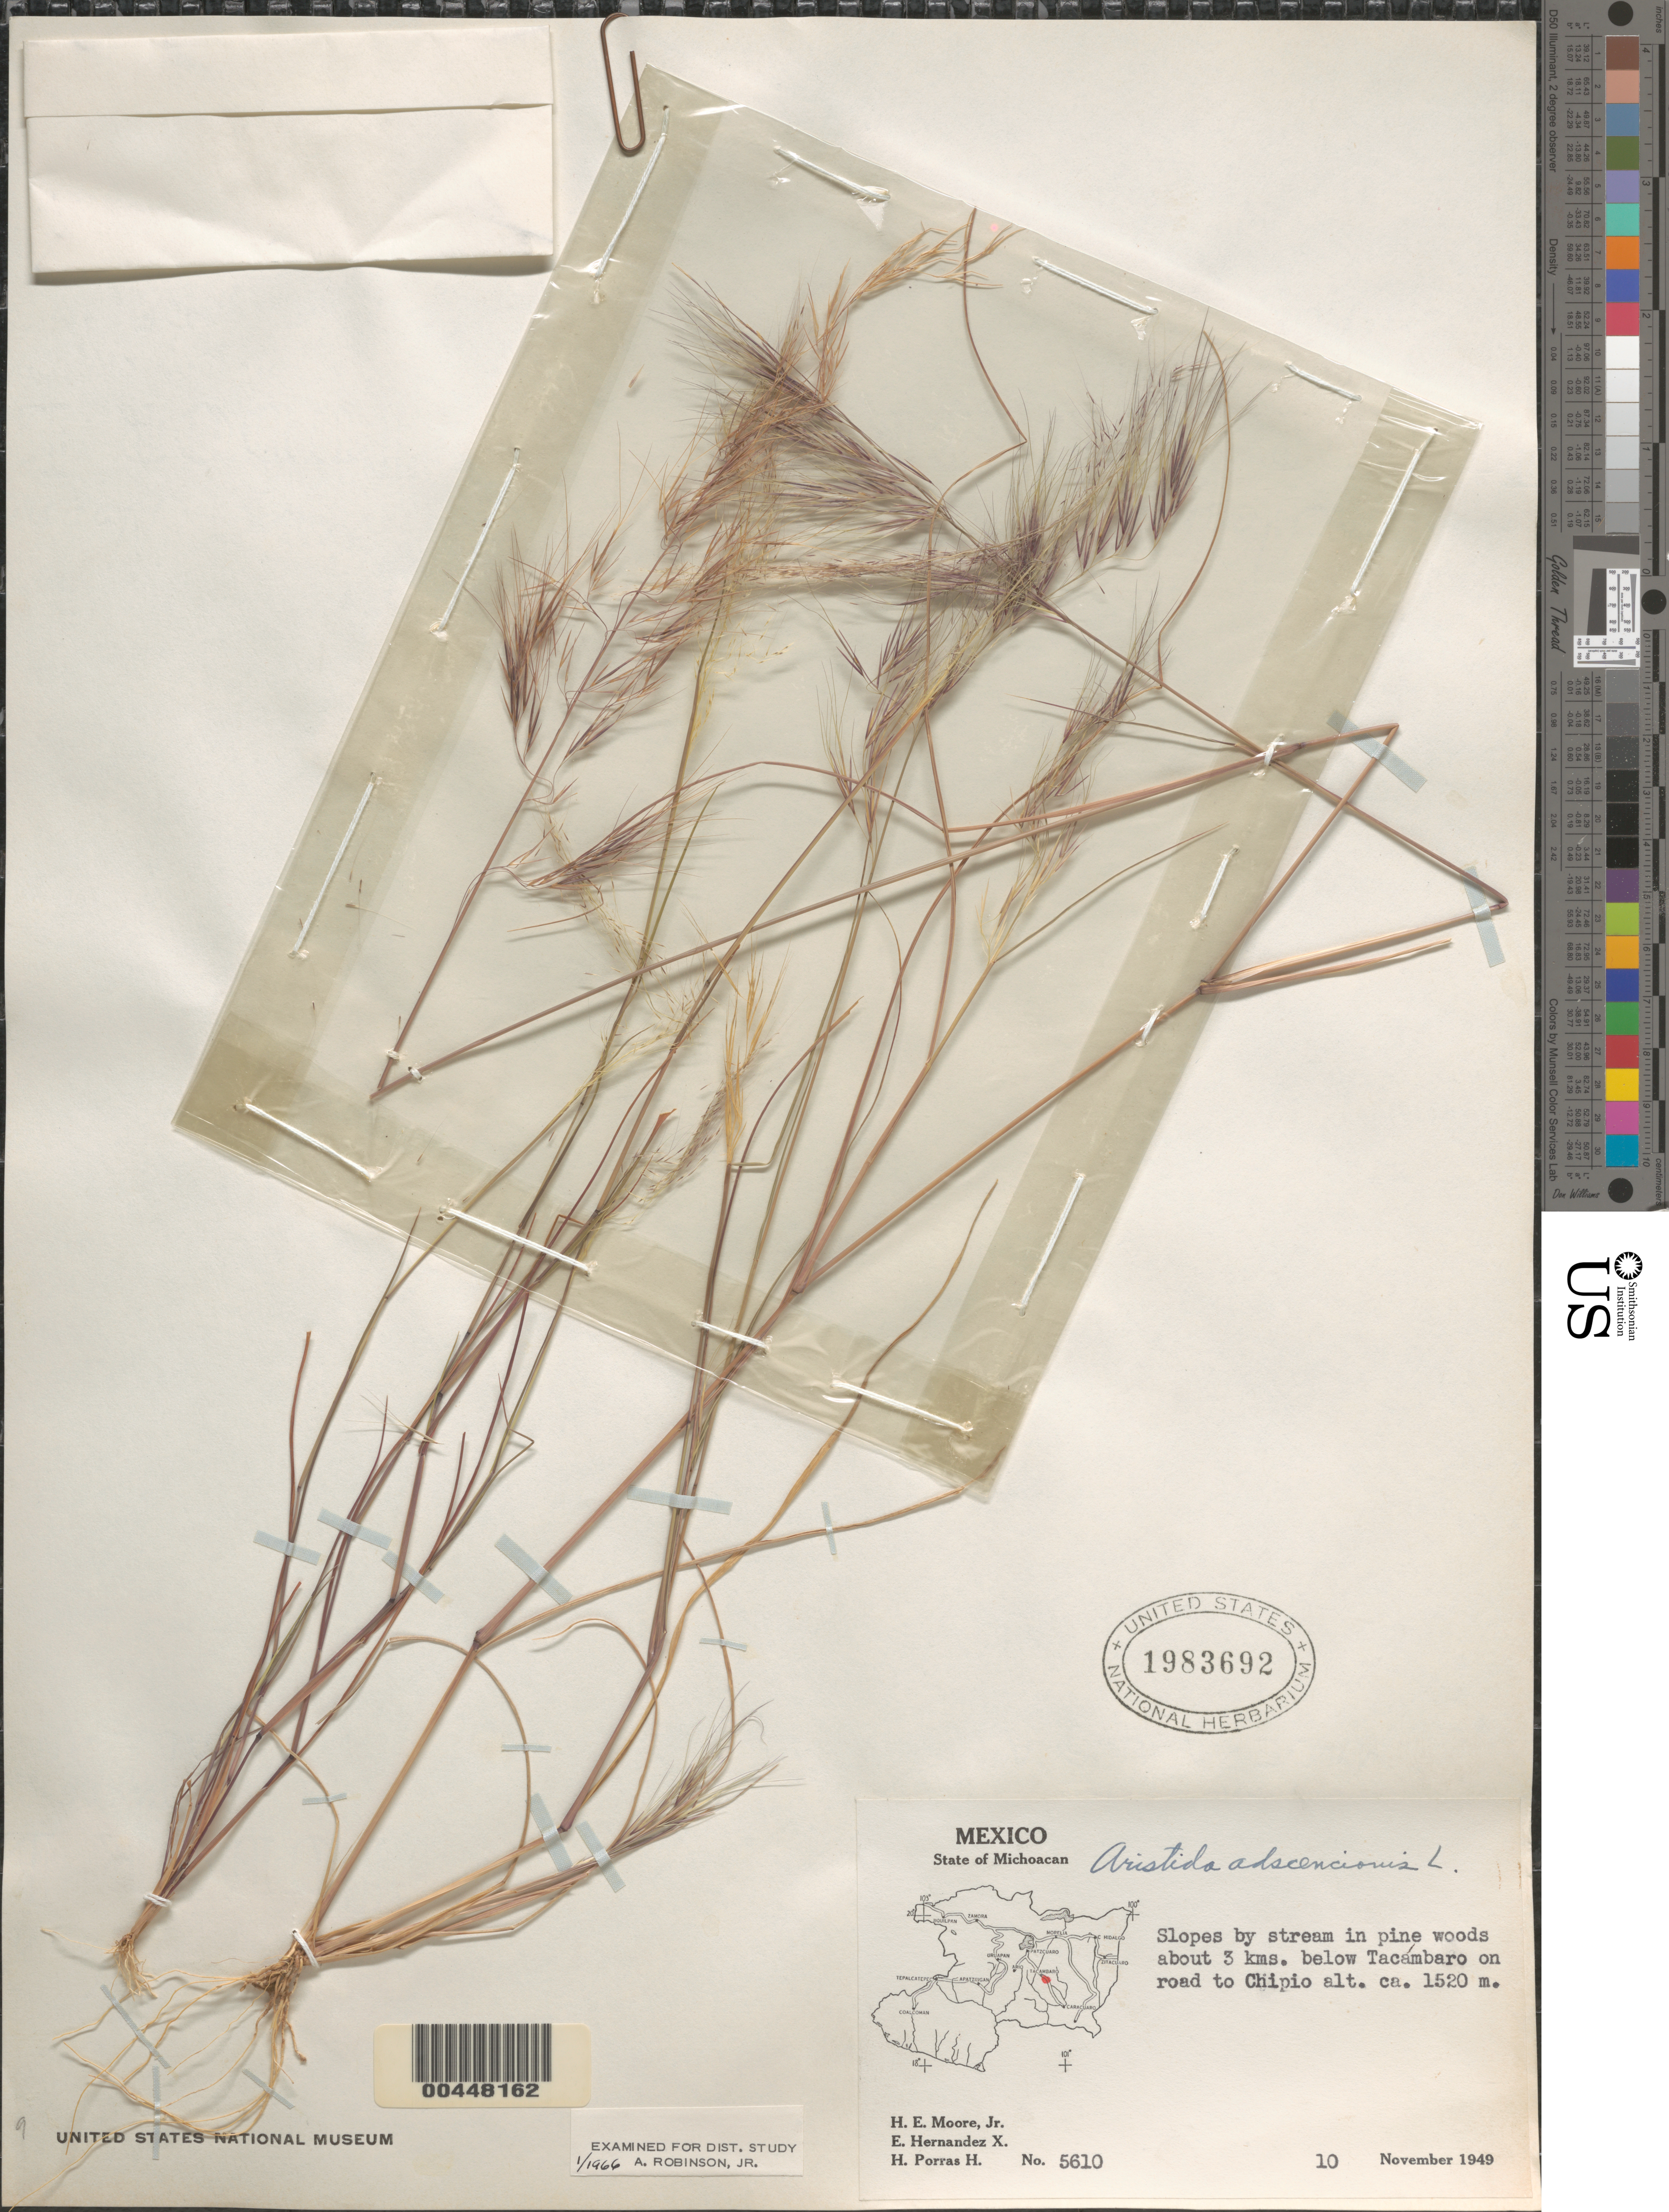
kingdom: Plantae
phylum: Tracheophyta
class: Liliopsida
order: Poales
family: Poaceae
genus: Aristida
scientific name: Aristida adscensionis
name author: L.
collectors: H. E. Moore, E. I. Hernández-X. & H. Porras-H.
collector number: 5610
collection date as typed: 10 Nov 1949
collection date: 1949-11-10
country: Mexico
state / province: Michoacán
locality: About 3 km below Tacámbaro on road to Chipio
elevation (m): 1520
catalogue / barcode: US 1983692